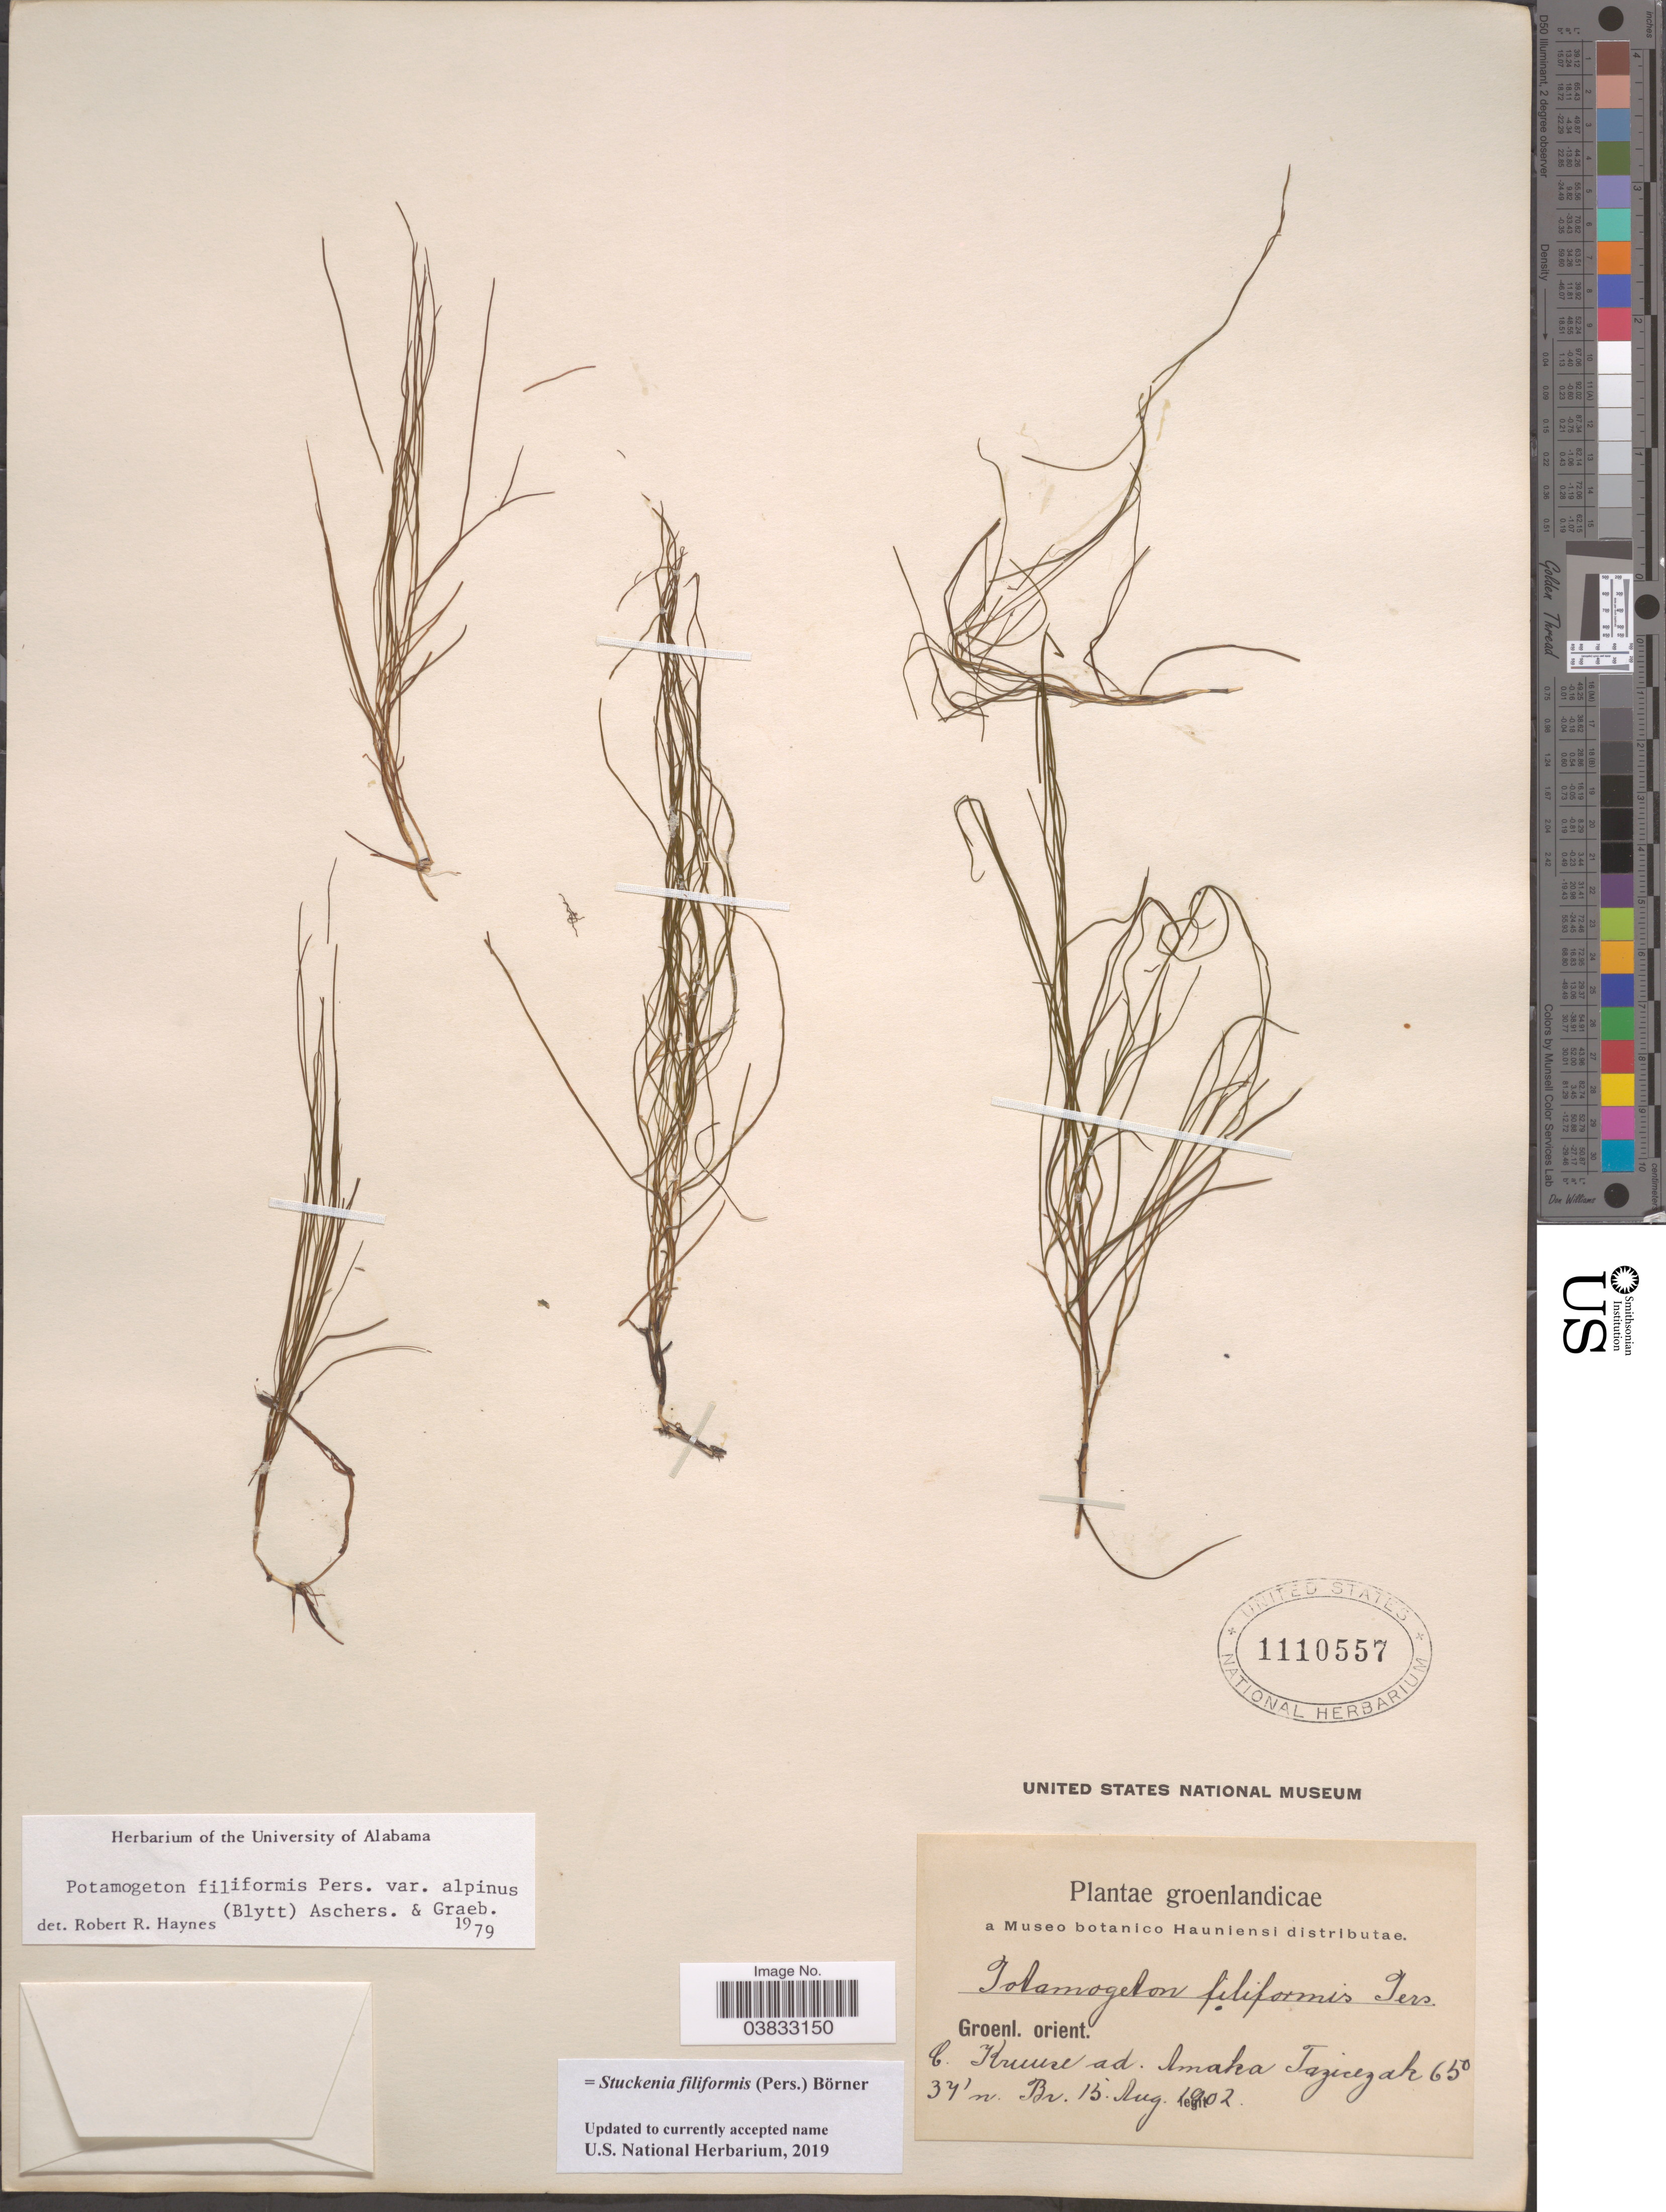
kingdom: Plantae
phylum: Tracheophyta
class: Liliopsida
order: Alismatales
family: Potamogetonaceae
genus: Stuckenia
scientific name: Stuckenia filiformis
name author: (Pers.) Börner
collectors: C. Kruuse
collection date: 1902-08-15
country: Greenland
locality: Groenlandicae. Groenl. orient. Imaka Tazicezah.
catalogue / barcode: US 1110557